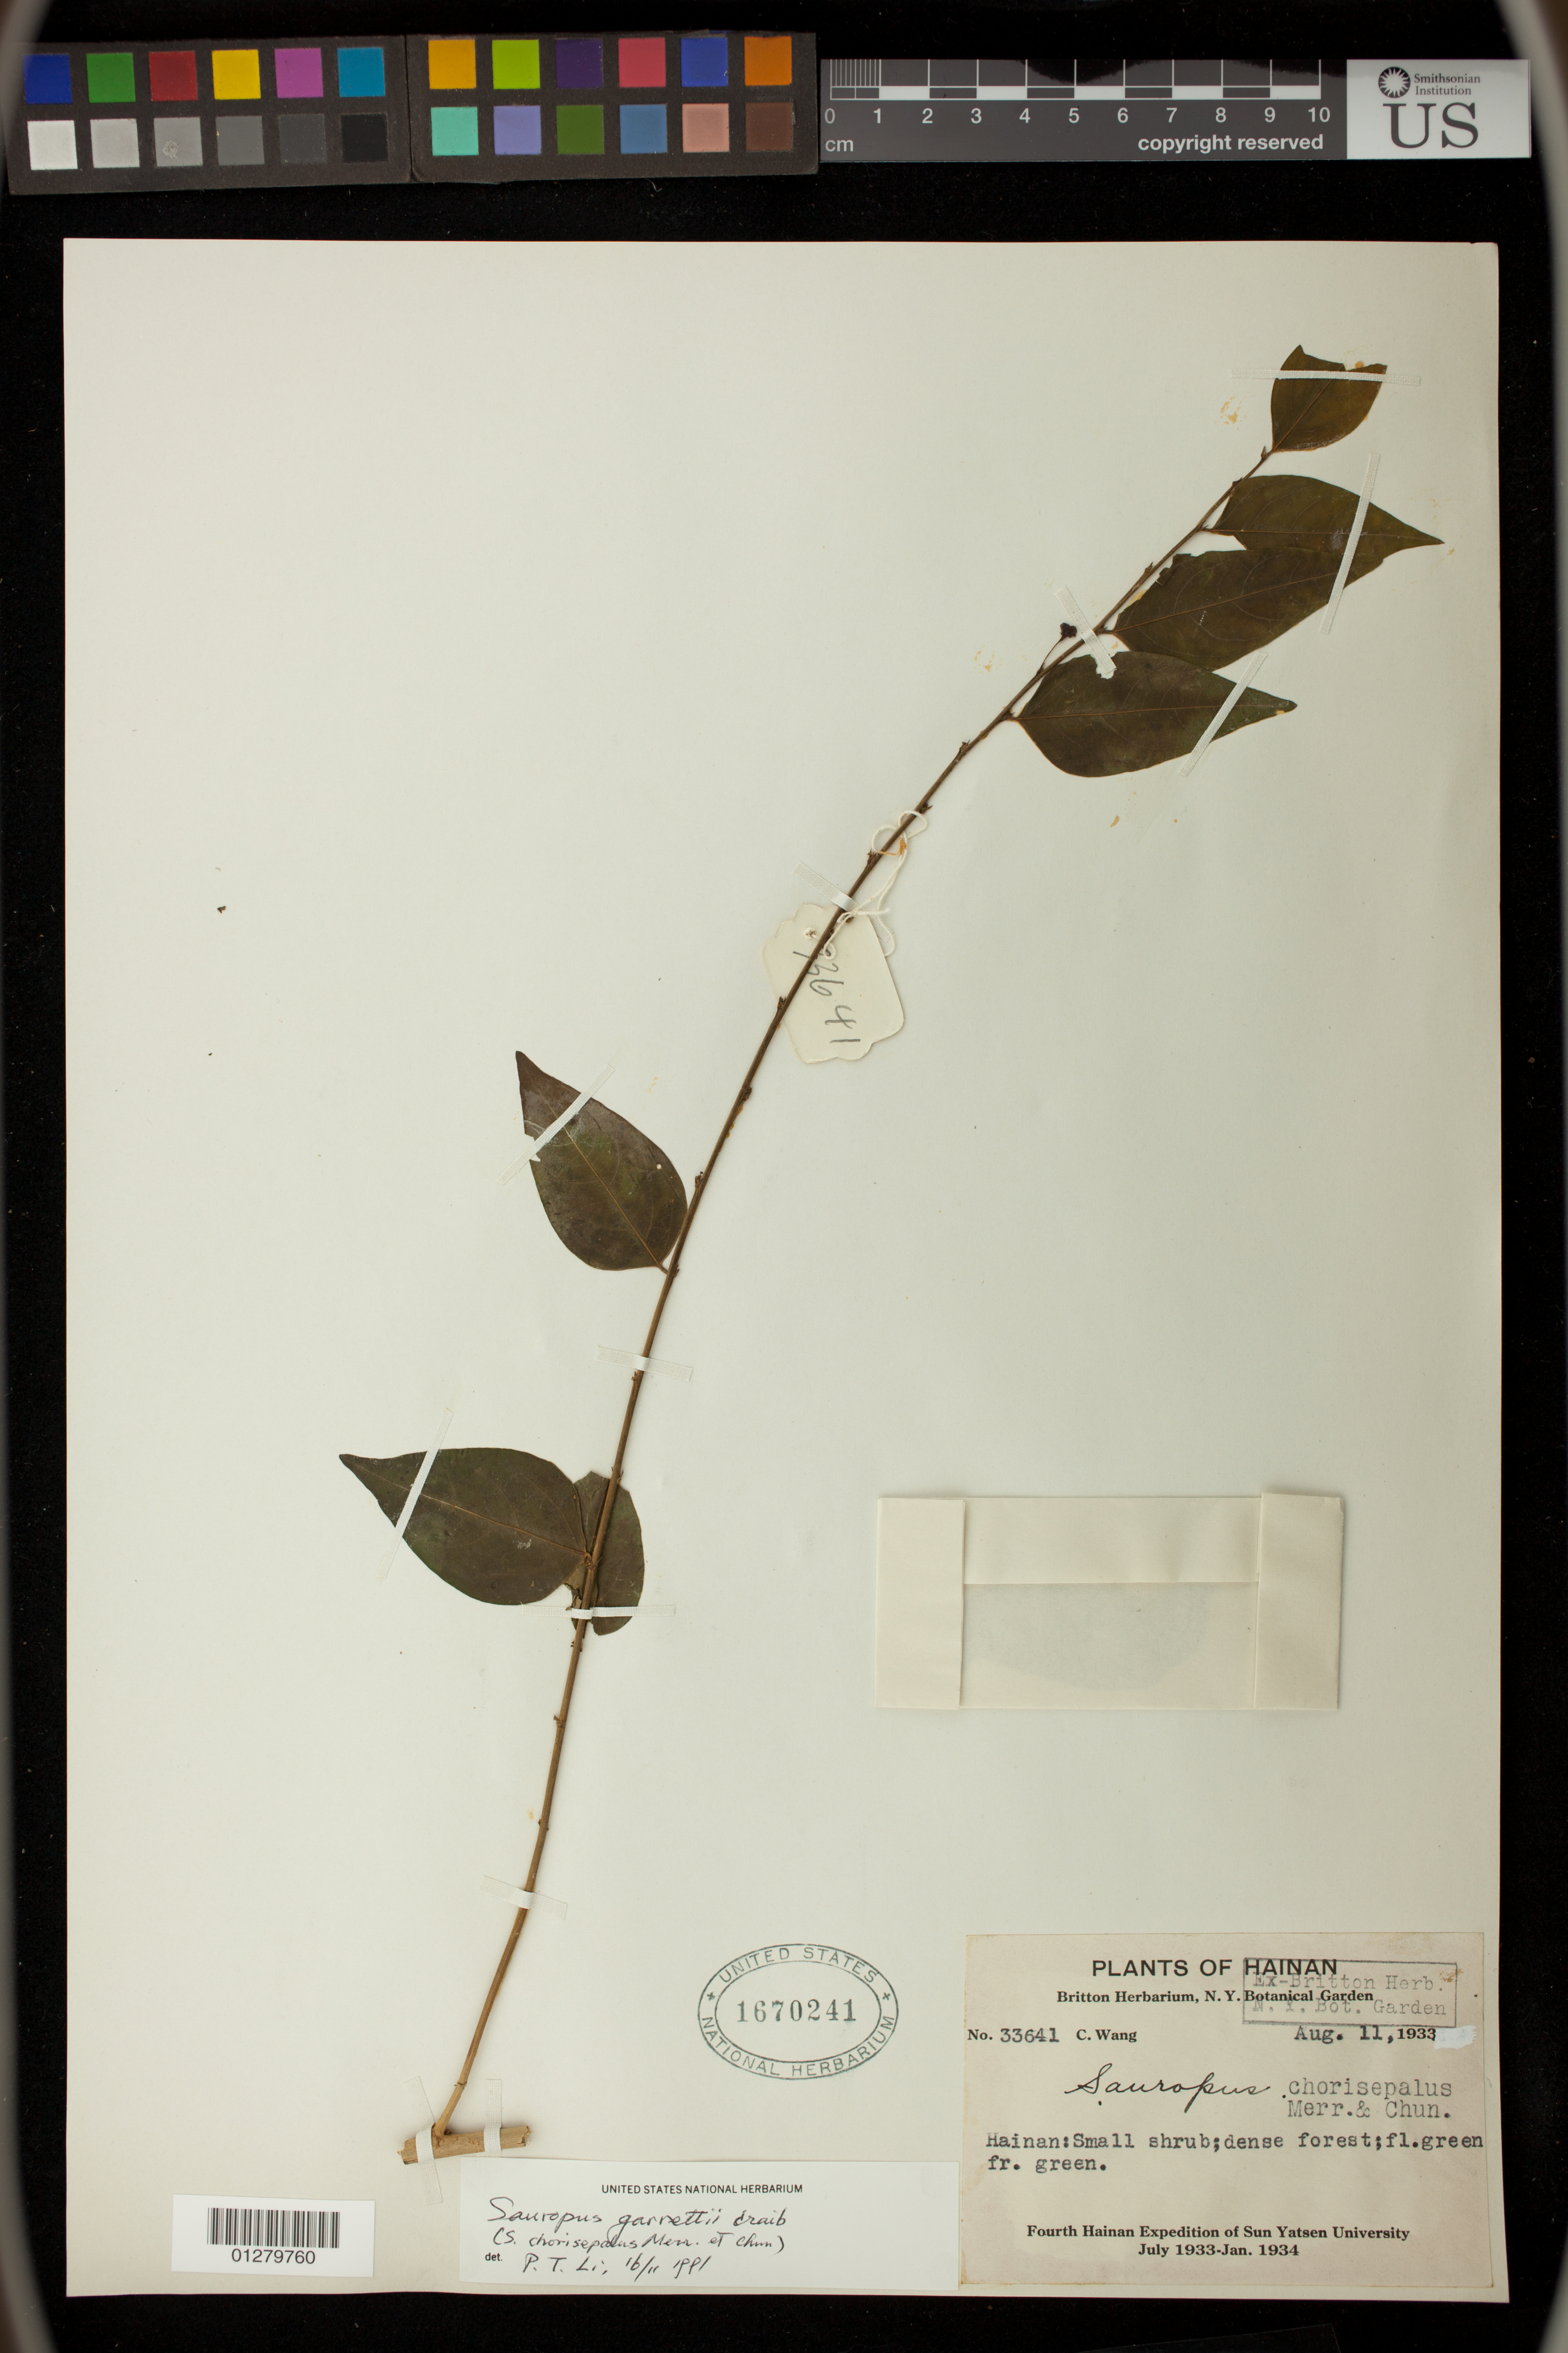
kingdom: Plantae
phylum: Tracheophyta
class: Magnoliopsida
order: Malpighiales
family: Phyllanthaceae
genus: Sauropus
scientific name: Sauropus garrettii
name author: Craib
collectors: C. Wang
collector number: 33641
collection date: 1933-08-11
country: China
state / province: Hainan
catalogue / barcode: US 1670241